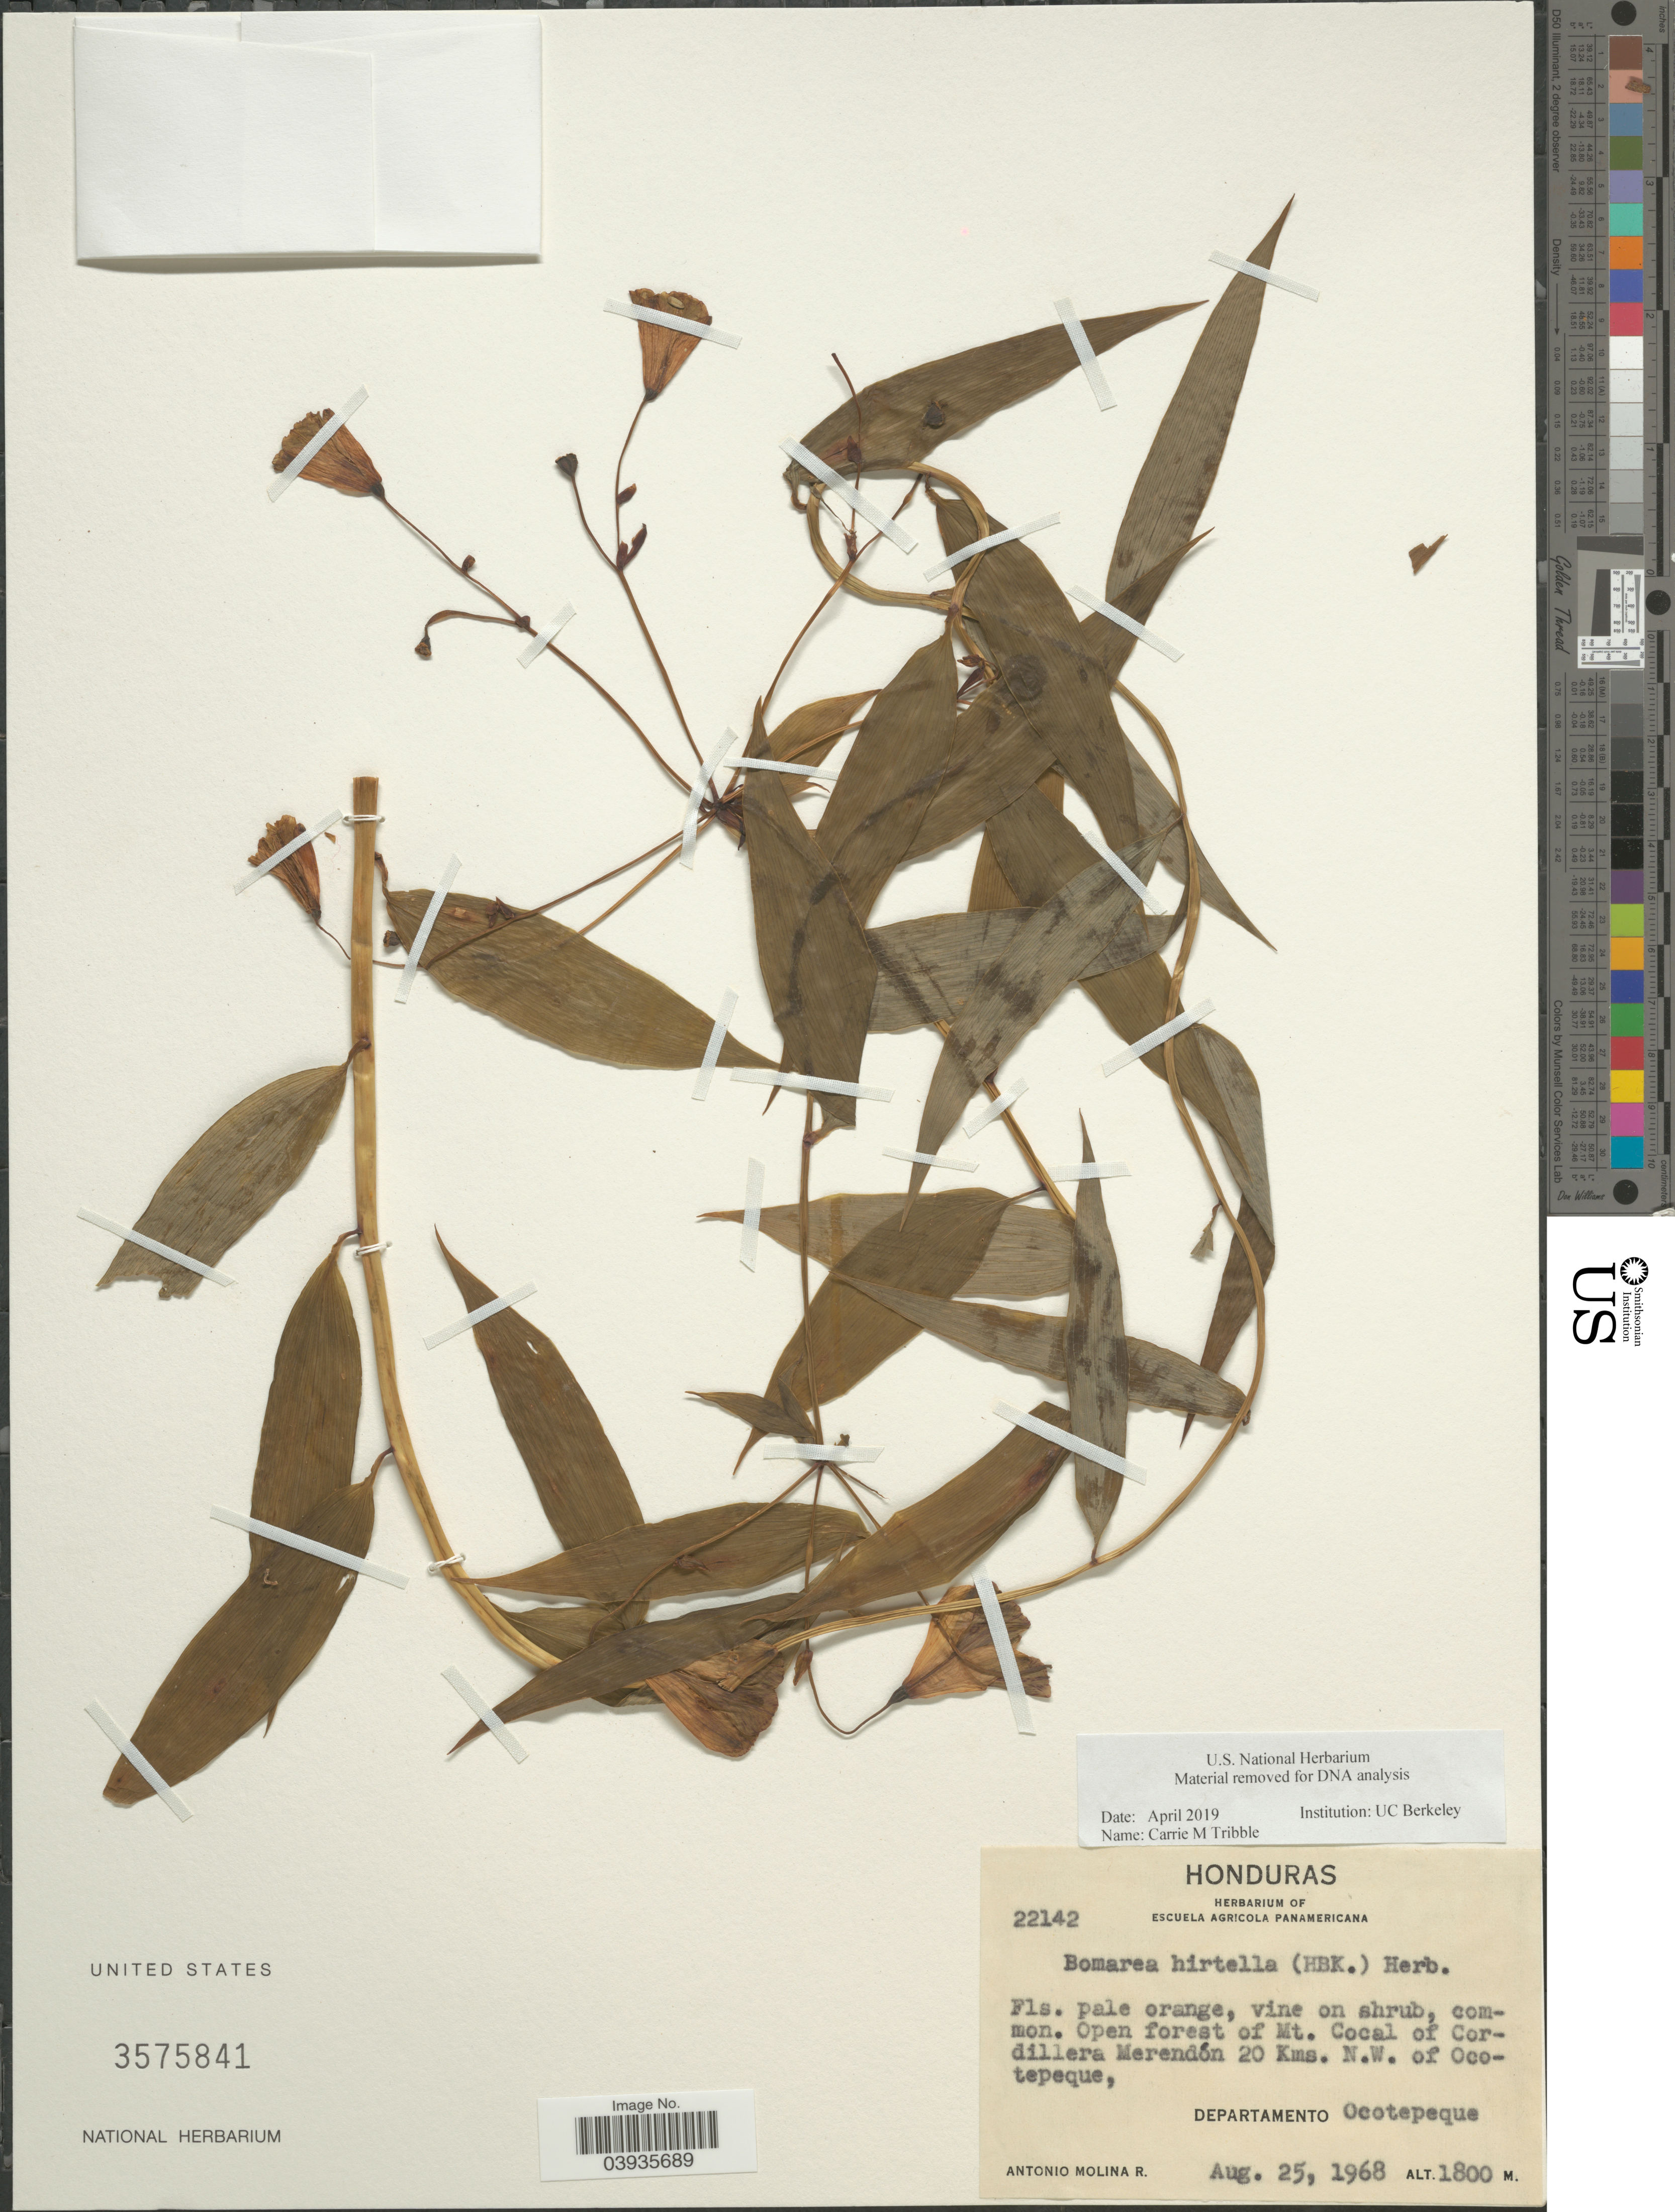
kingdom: Plantae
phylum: Tracheophyta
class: Liliopsida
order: Liliales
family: Alstroemeriaceae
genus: Bomarea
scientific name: Bomarea hirtella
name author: (Kunth) Herb.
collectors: A. Molina R.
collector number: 22142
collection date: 1968-08-25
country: Honduras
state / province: Ocotepeque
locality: Open forest of Mt. Cocal of Cordillera Merendón 20 Kms. N.W. of Ocotepeque, Departamento Ocotepeque.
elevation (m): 1800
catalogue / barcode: US 3575841